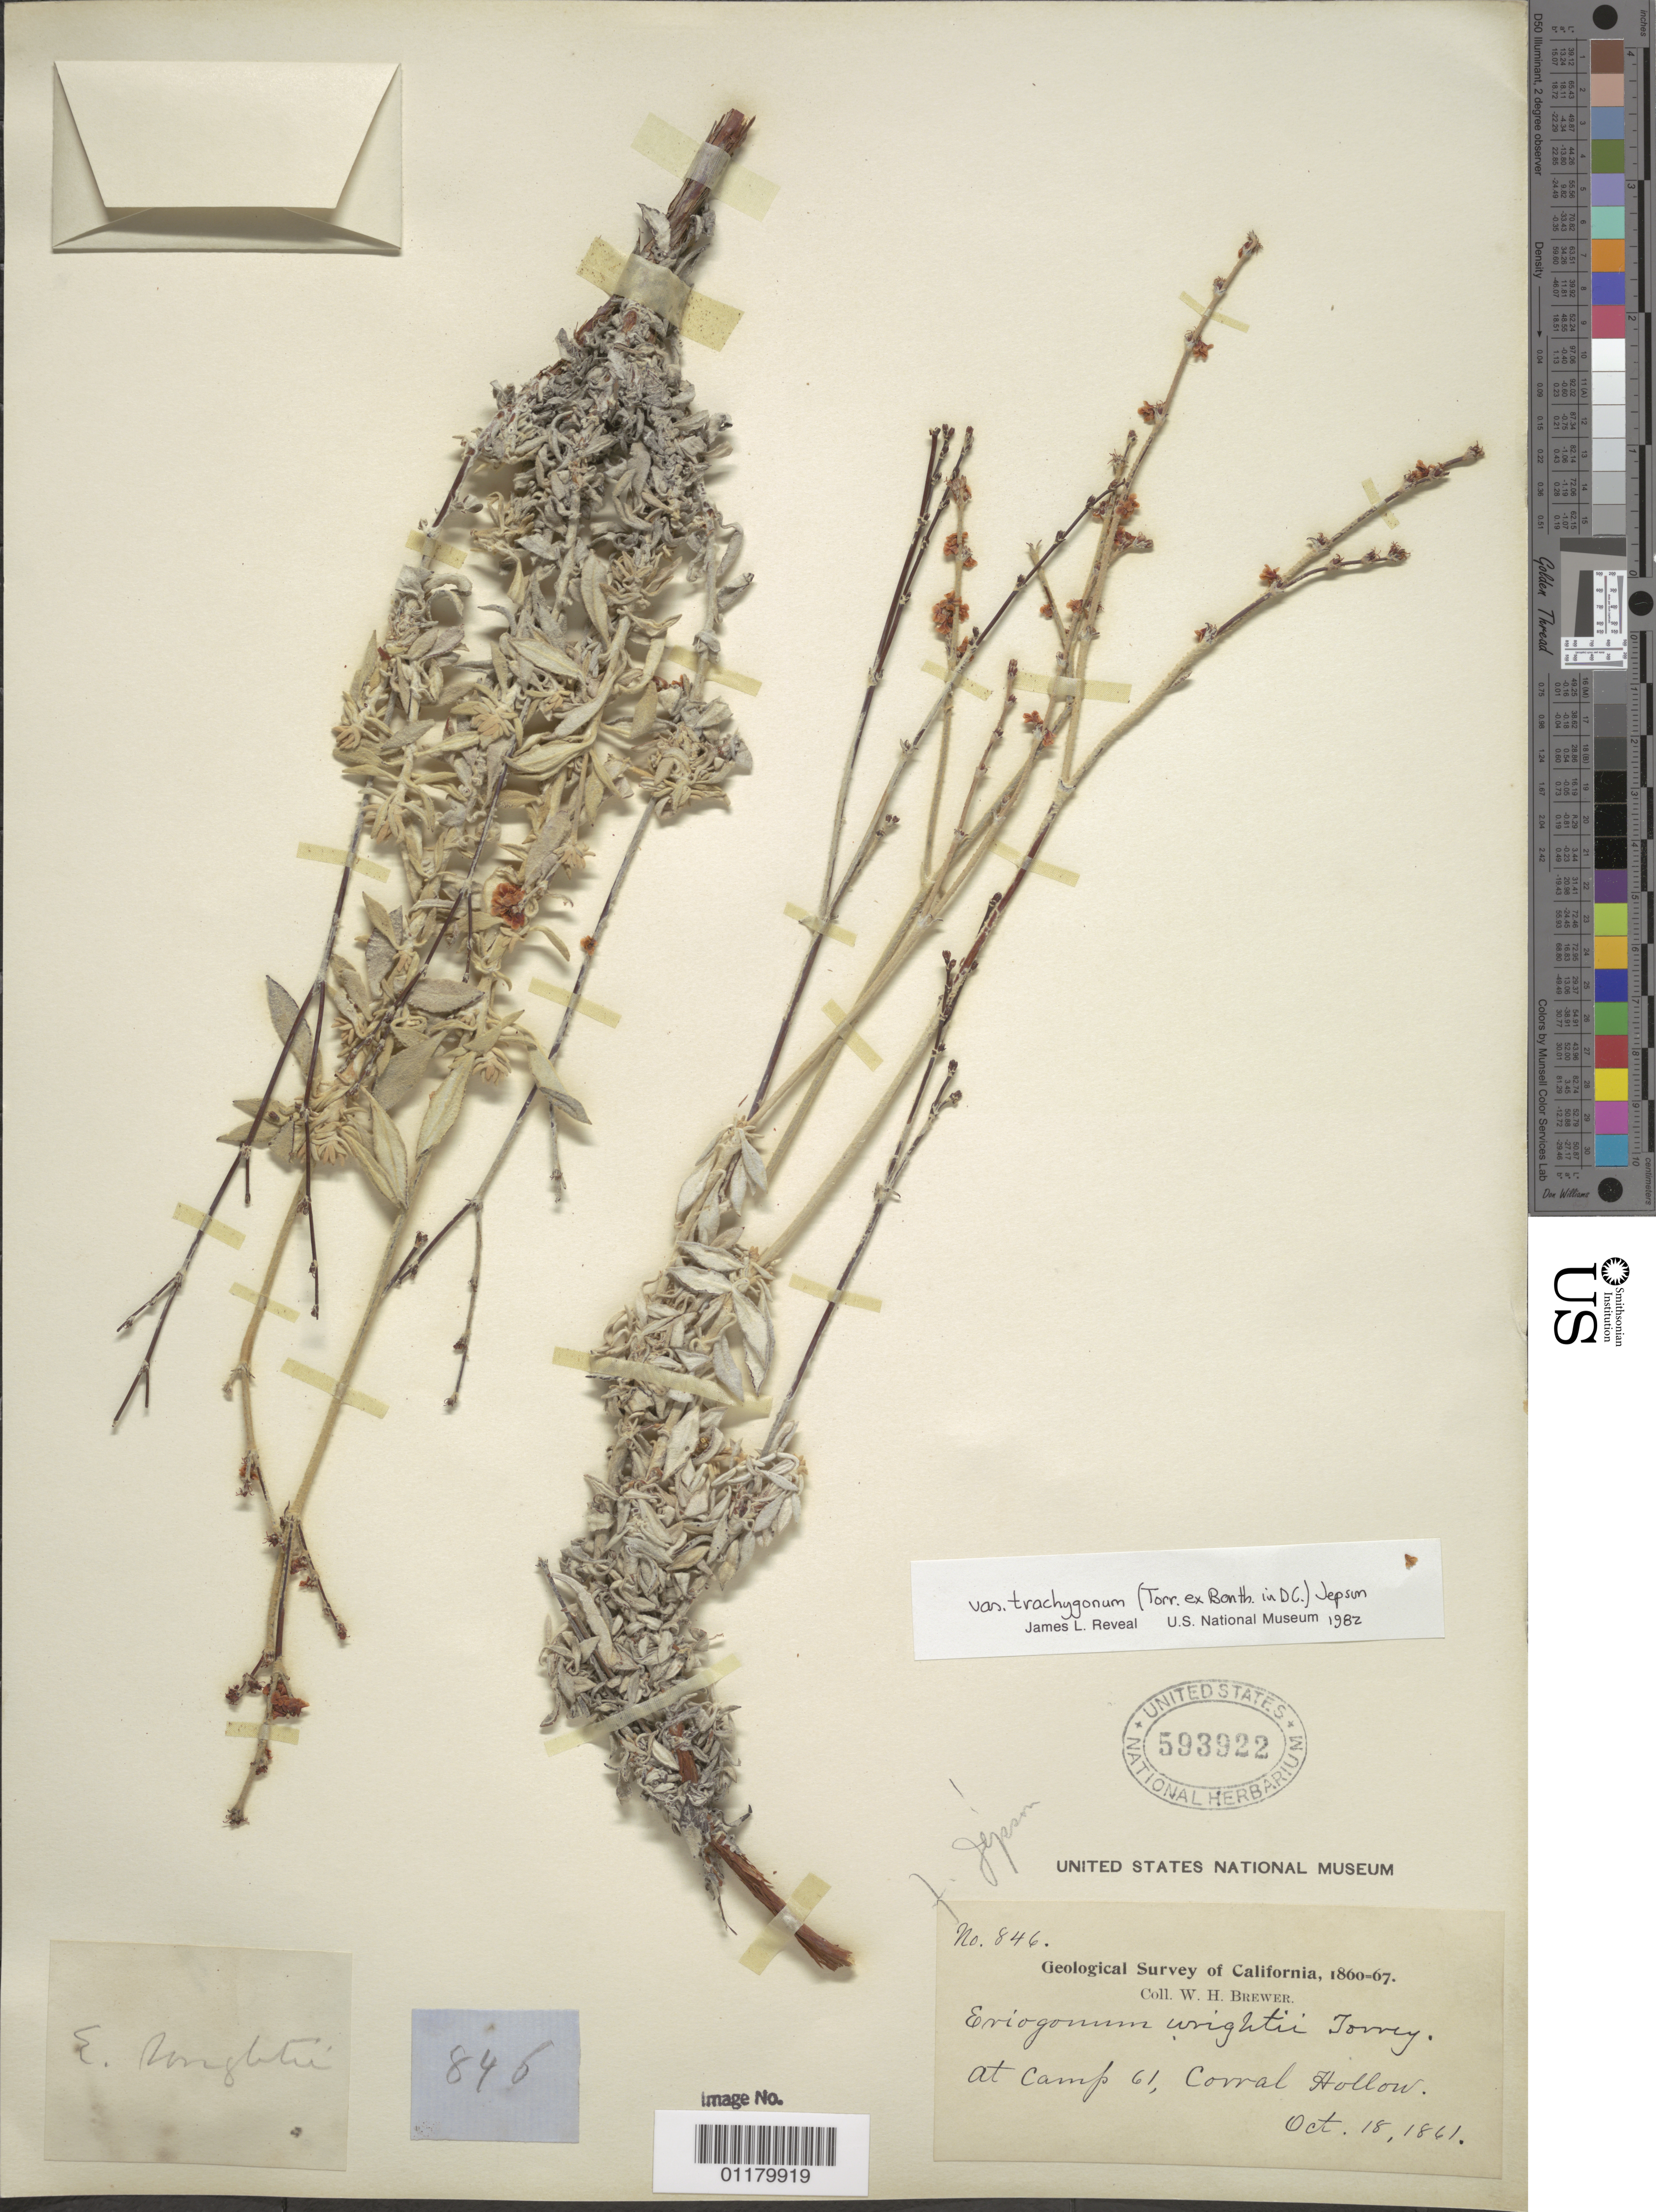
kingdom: Plantae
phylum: Tracheophyta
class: Magnoliopsida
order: Caryophyllales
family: Polygonaceae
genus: Eriogonum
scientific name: Eriogonum wrightii var. trachygonum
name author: (Torr. ex Benth.) Jeps.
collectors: W. H. Brewer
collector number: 846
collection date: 1861-10-18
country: United States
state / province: California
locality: At Camp 61, Corral Hollow.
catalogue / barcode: US 593922